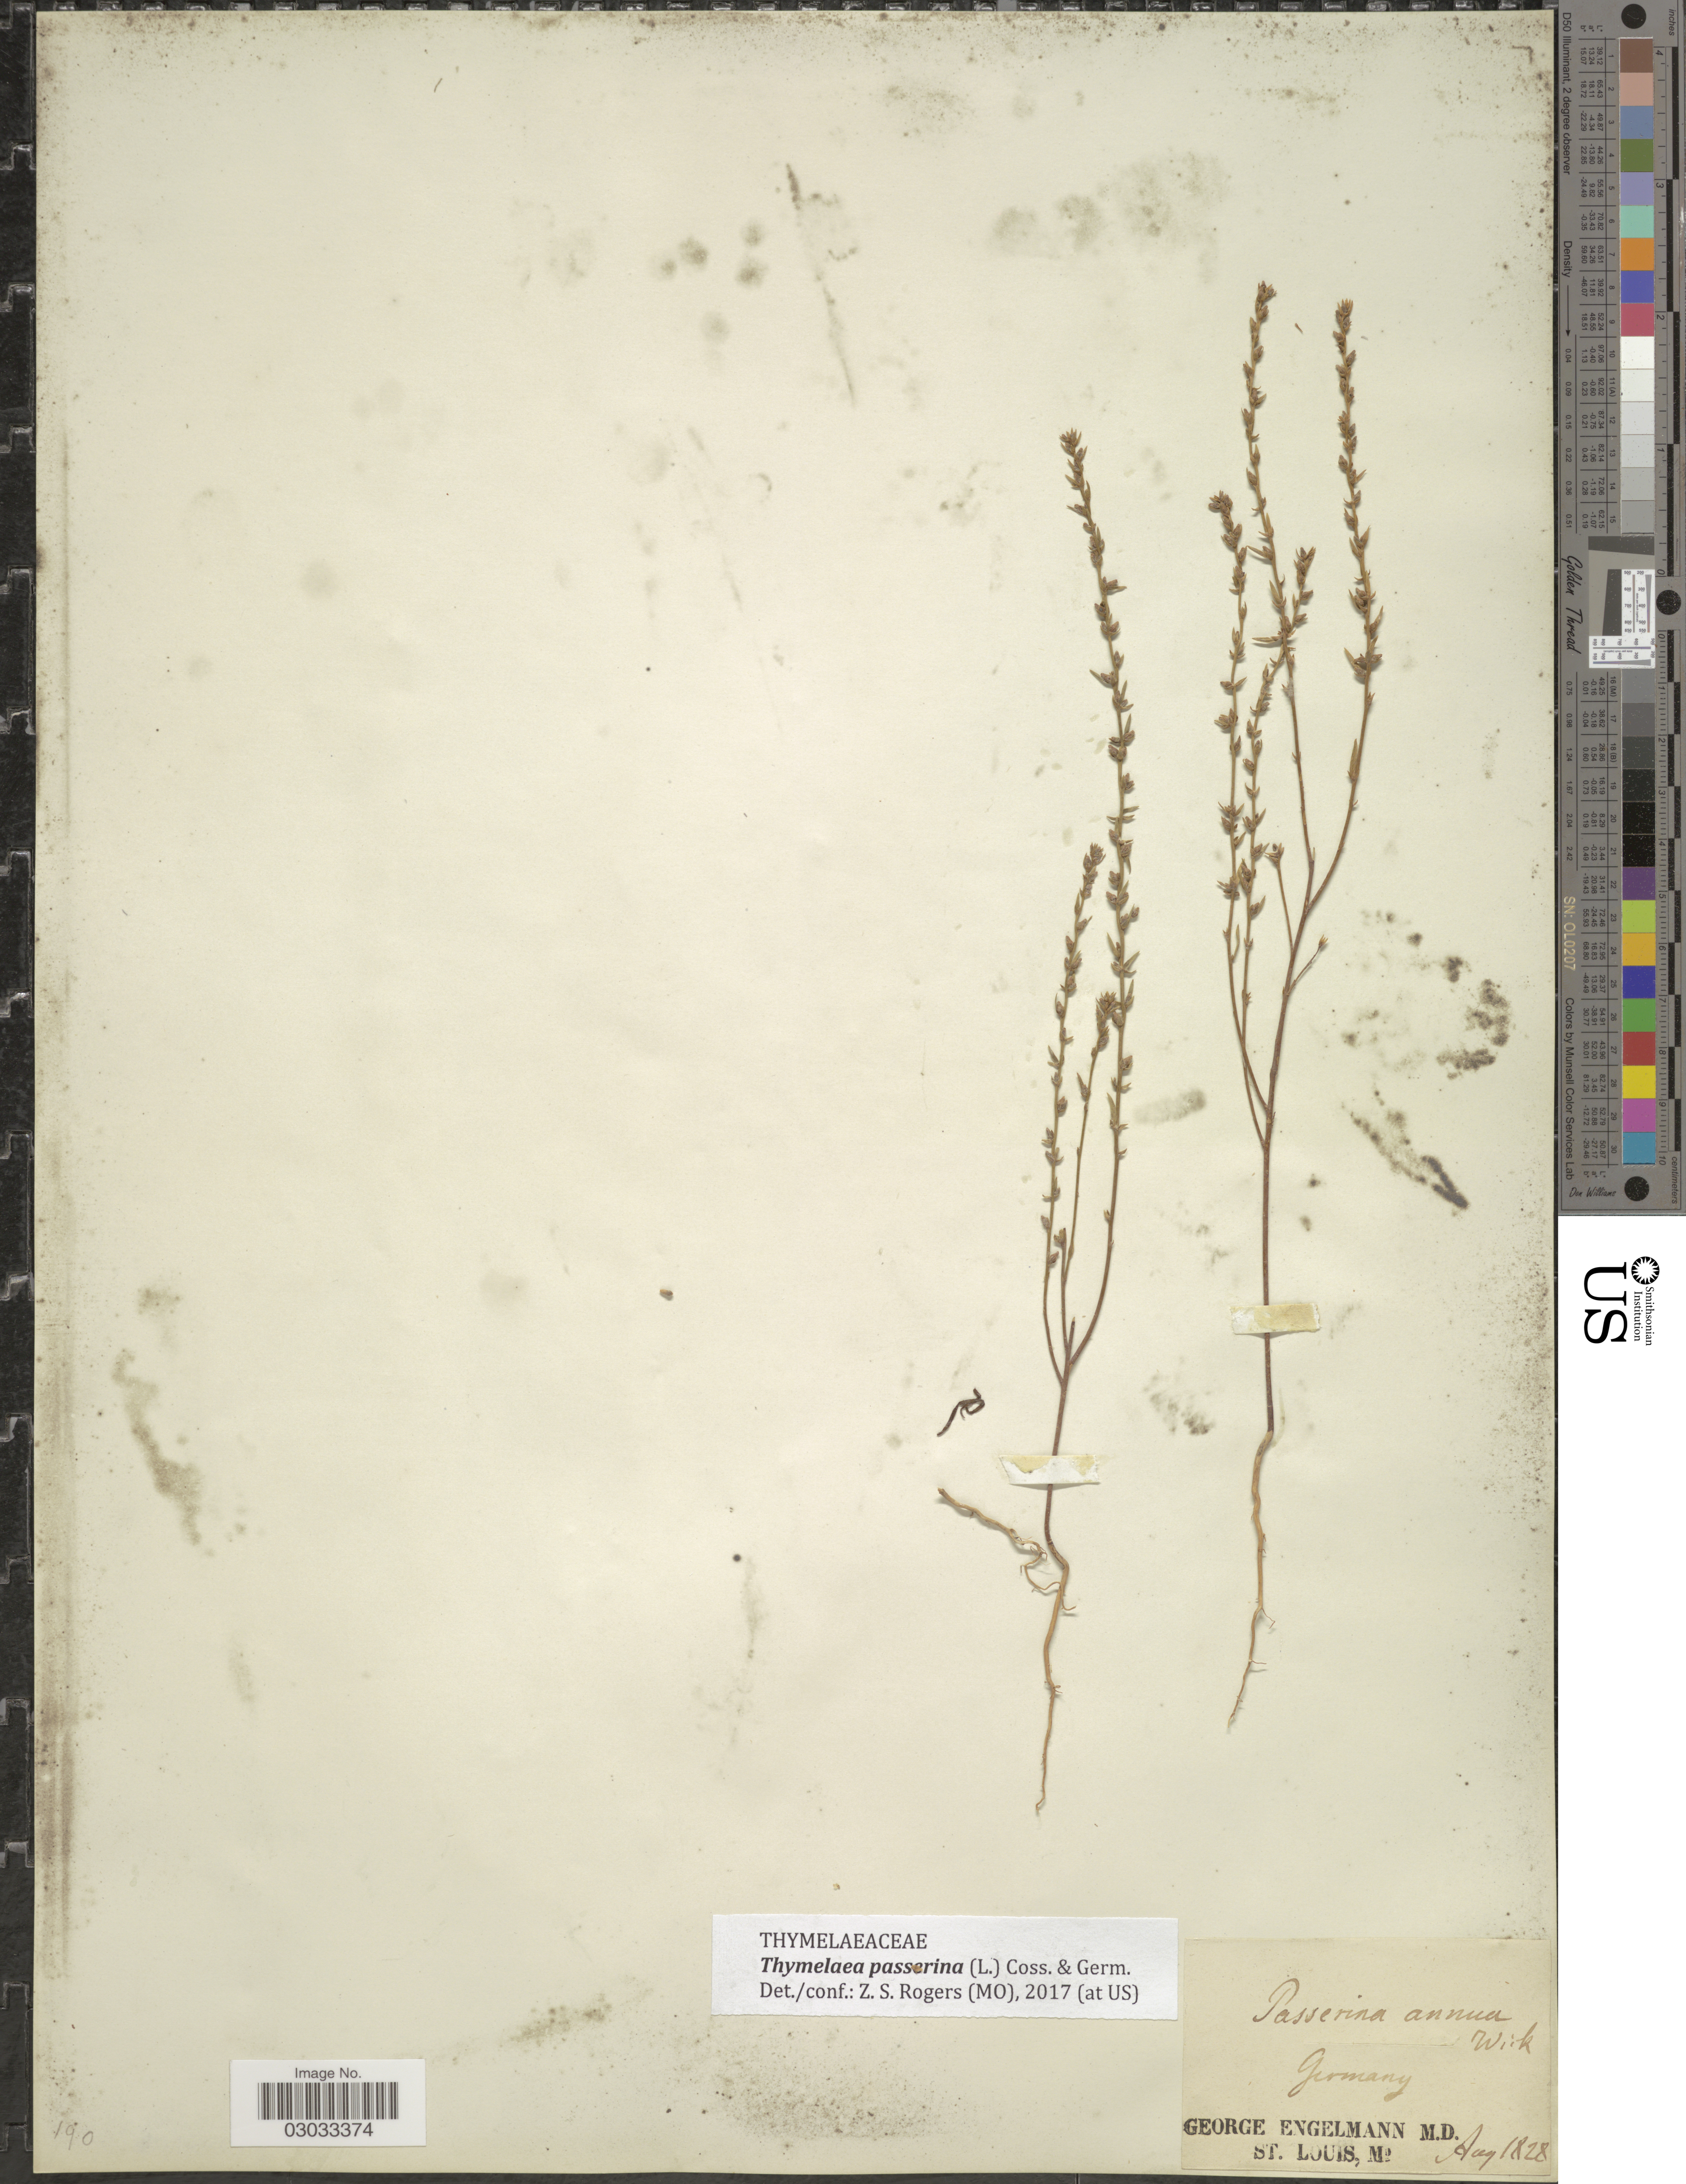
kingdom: Plantae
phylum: Tracheophyta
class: Magnoliopsida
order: Malvales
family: Thymelaeaceae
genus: Thymelaea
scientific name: Thymelaea passerina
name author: (L.) Coss. & Germ.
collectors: G. Engelmann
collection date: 1828-08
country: Germany